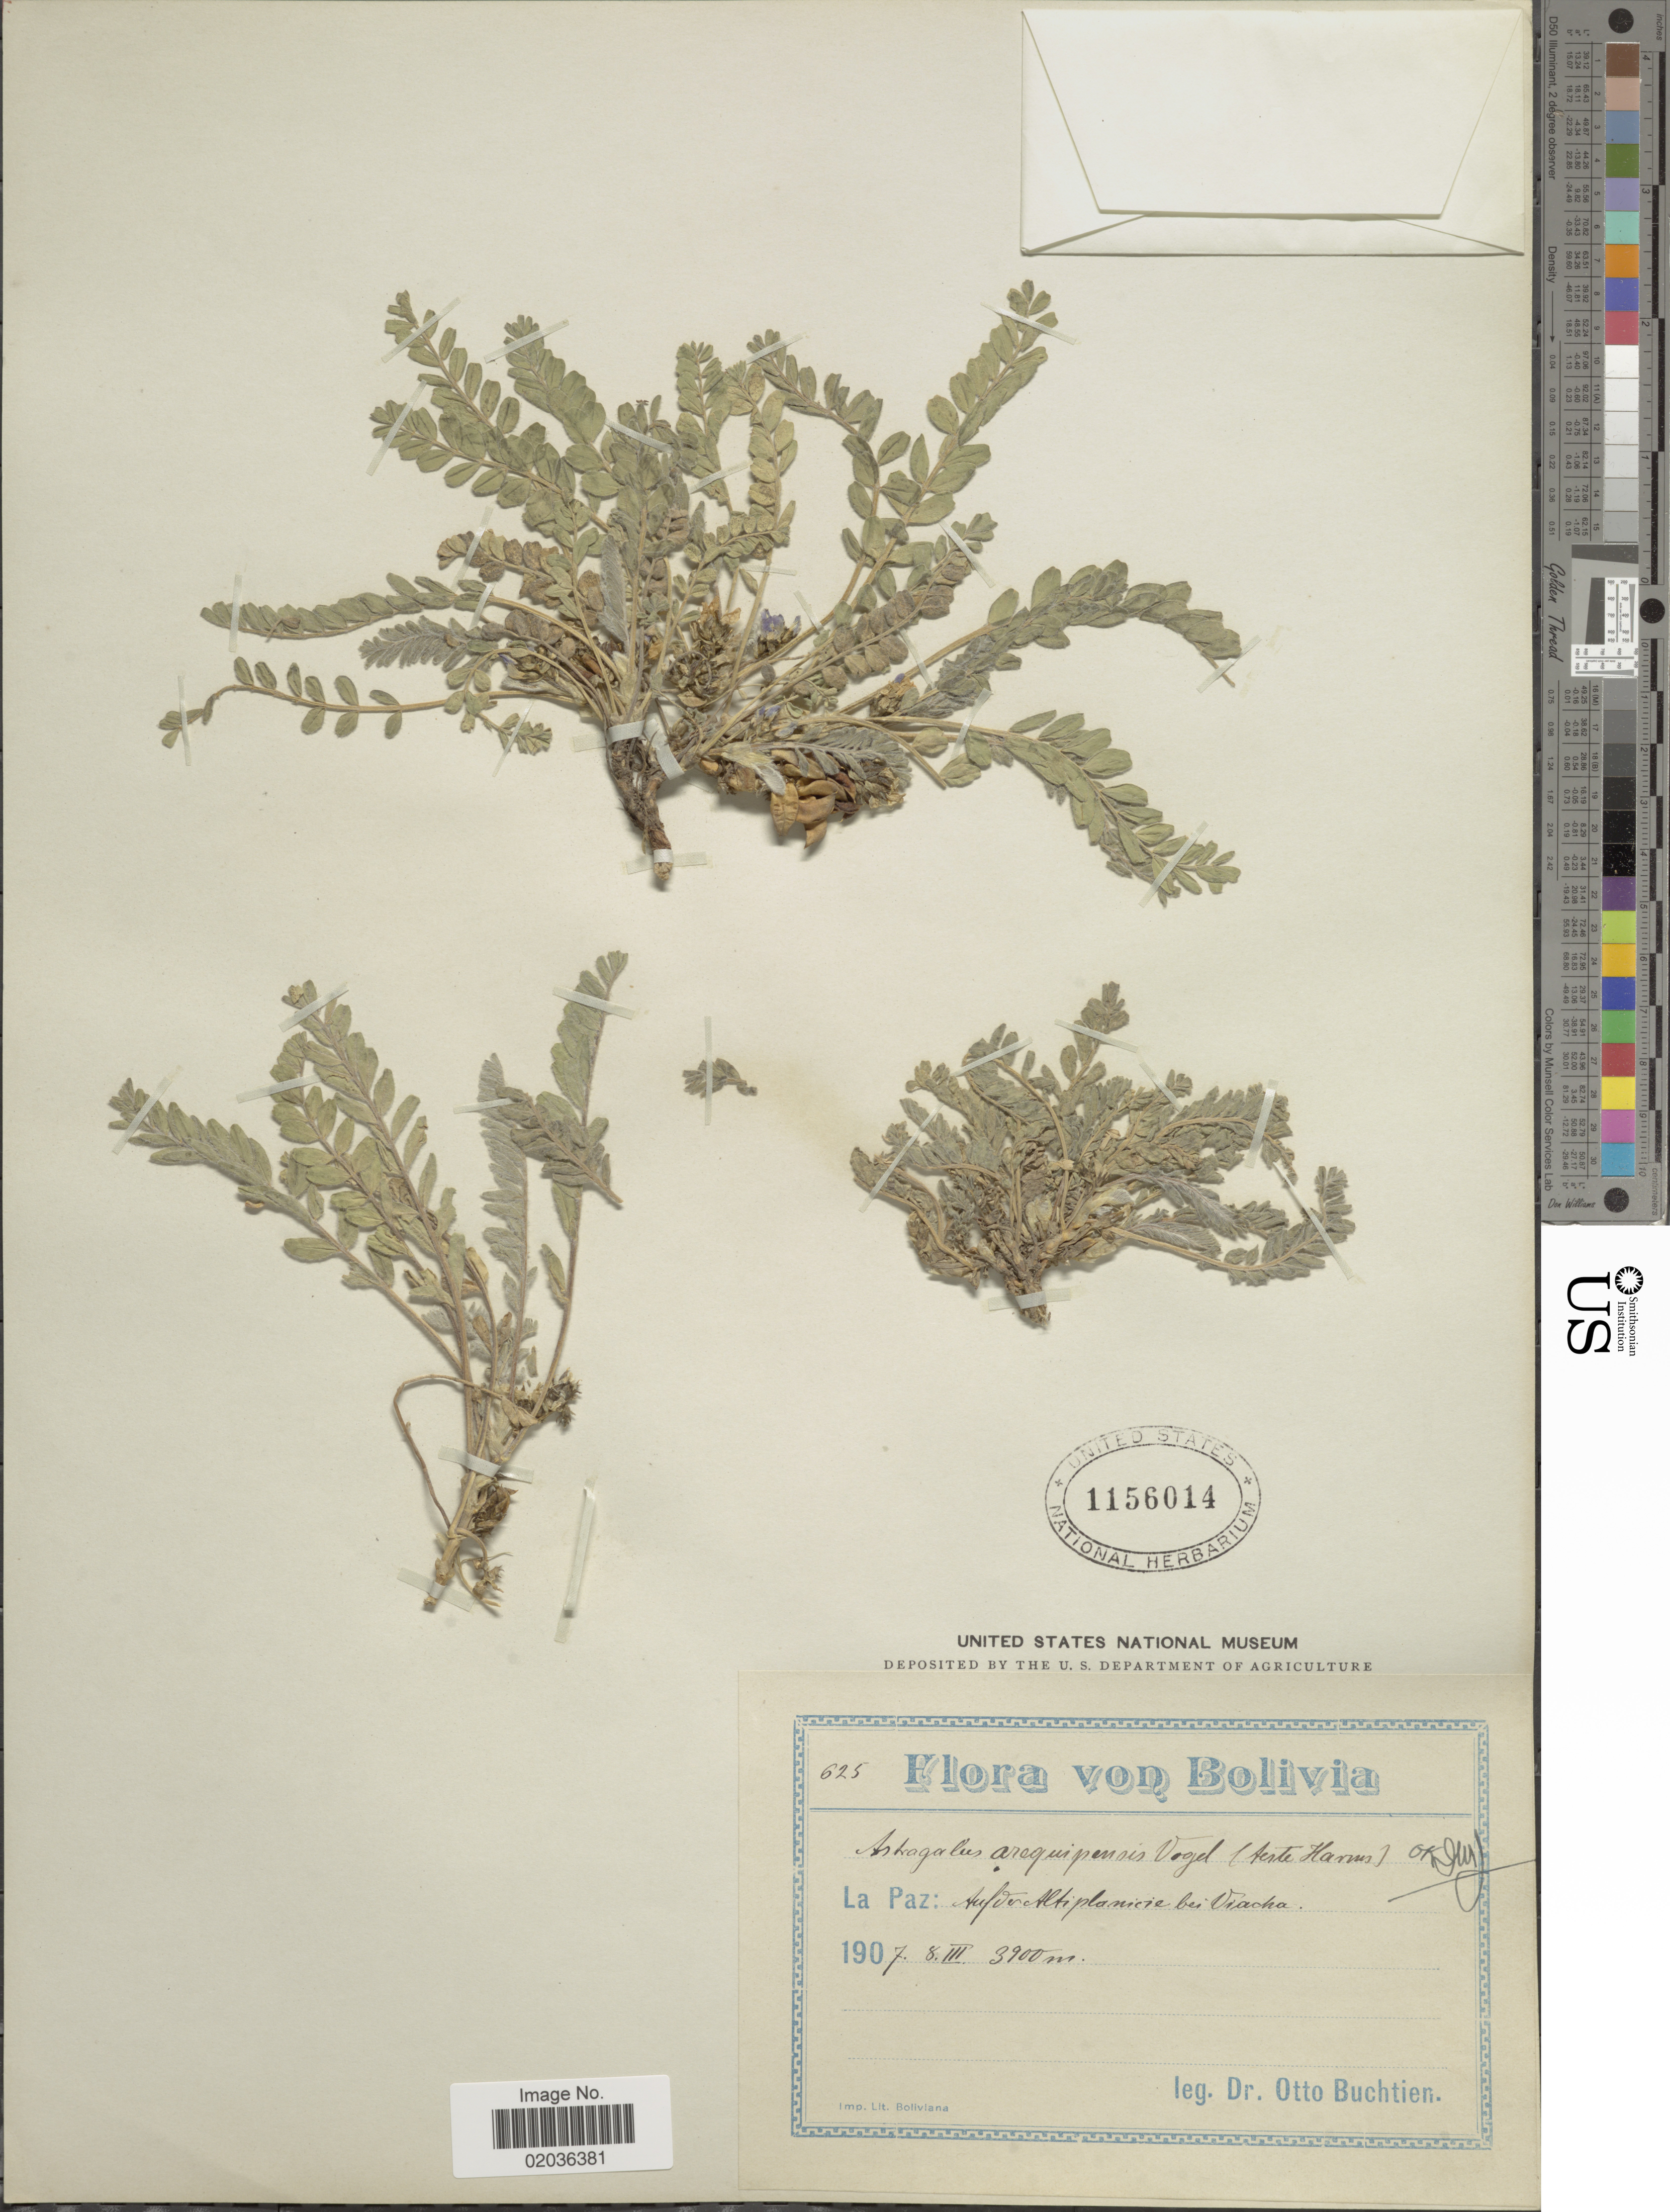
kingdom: Plantae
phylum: Tracheophyta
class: Magnoliopsida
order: Fabales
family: Fabaceae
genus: Astragalus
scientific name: Astragalus arequipensis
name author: Vogel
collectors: O. Buchtien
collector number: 625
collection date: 1907-03-08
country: Bolivia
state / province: La Paz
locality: Auf der Altiplanicie bei Viacha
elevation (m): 3900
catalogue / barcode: US 1156014